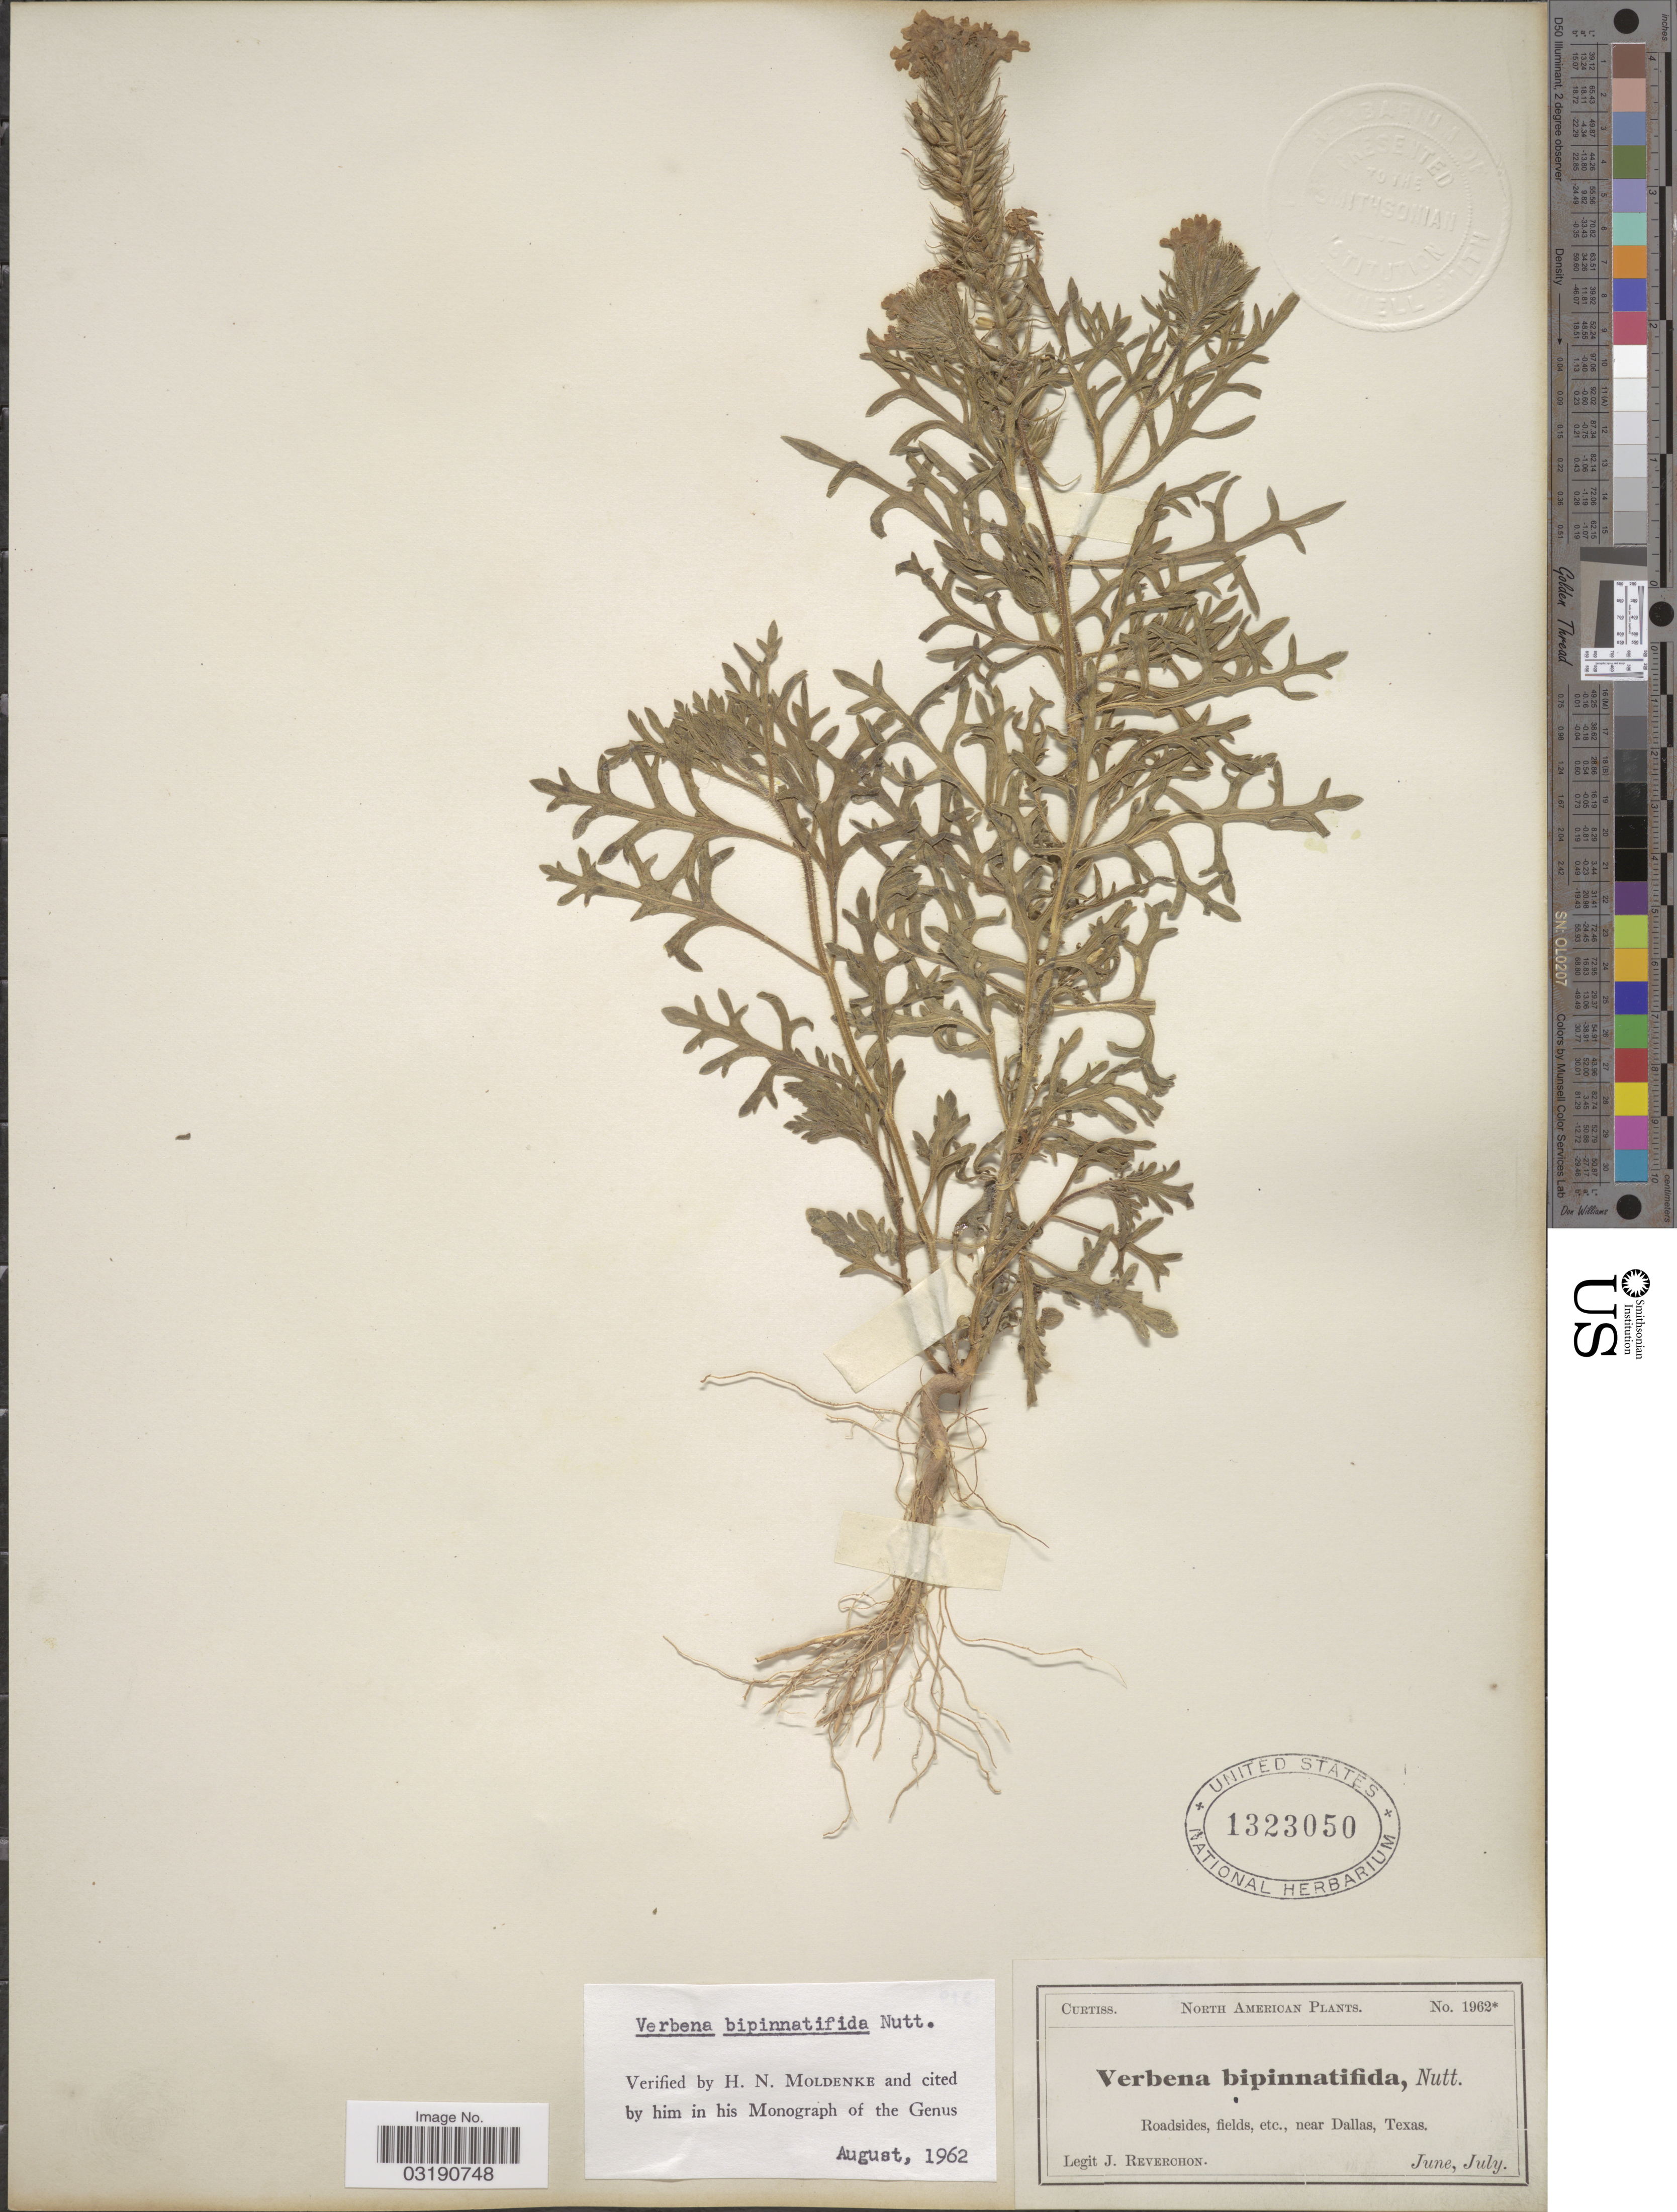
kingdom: Plantae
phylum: Tracheophyta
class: Magnoliopsida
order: Lamiales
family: Verbenaceae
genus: Verbena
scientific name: Verbena bipinnatifida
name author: (Schauer) Nutt.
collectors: J. Reverchon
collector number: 1962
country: United States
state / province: Texas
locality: Near Dallas.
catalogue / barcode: US 1323050